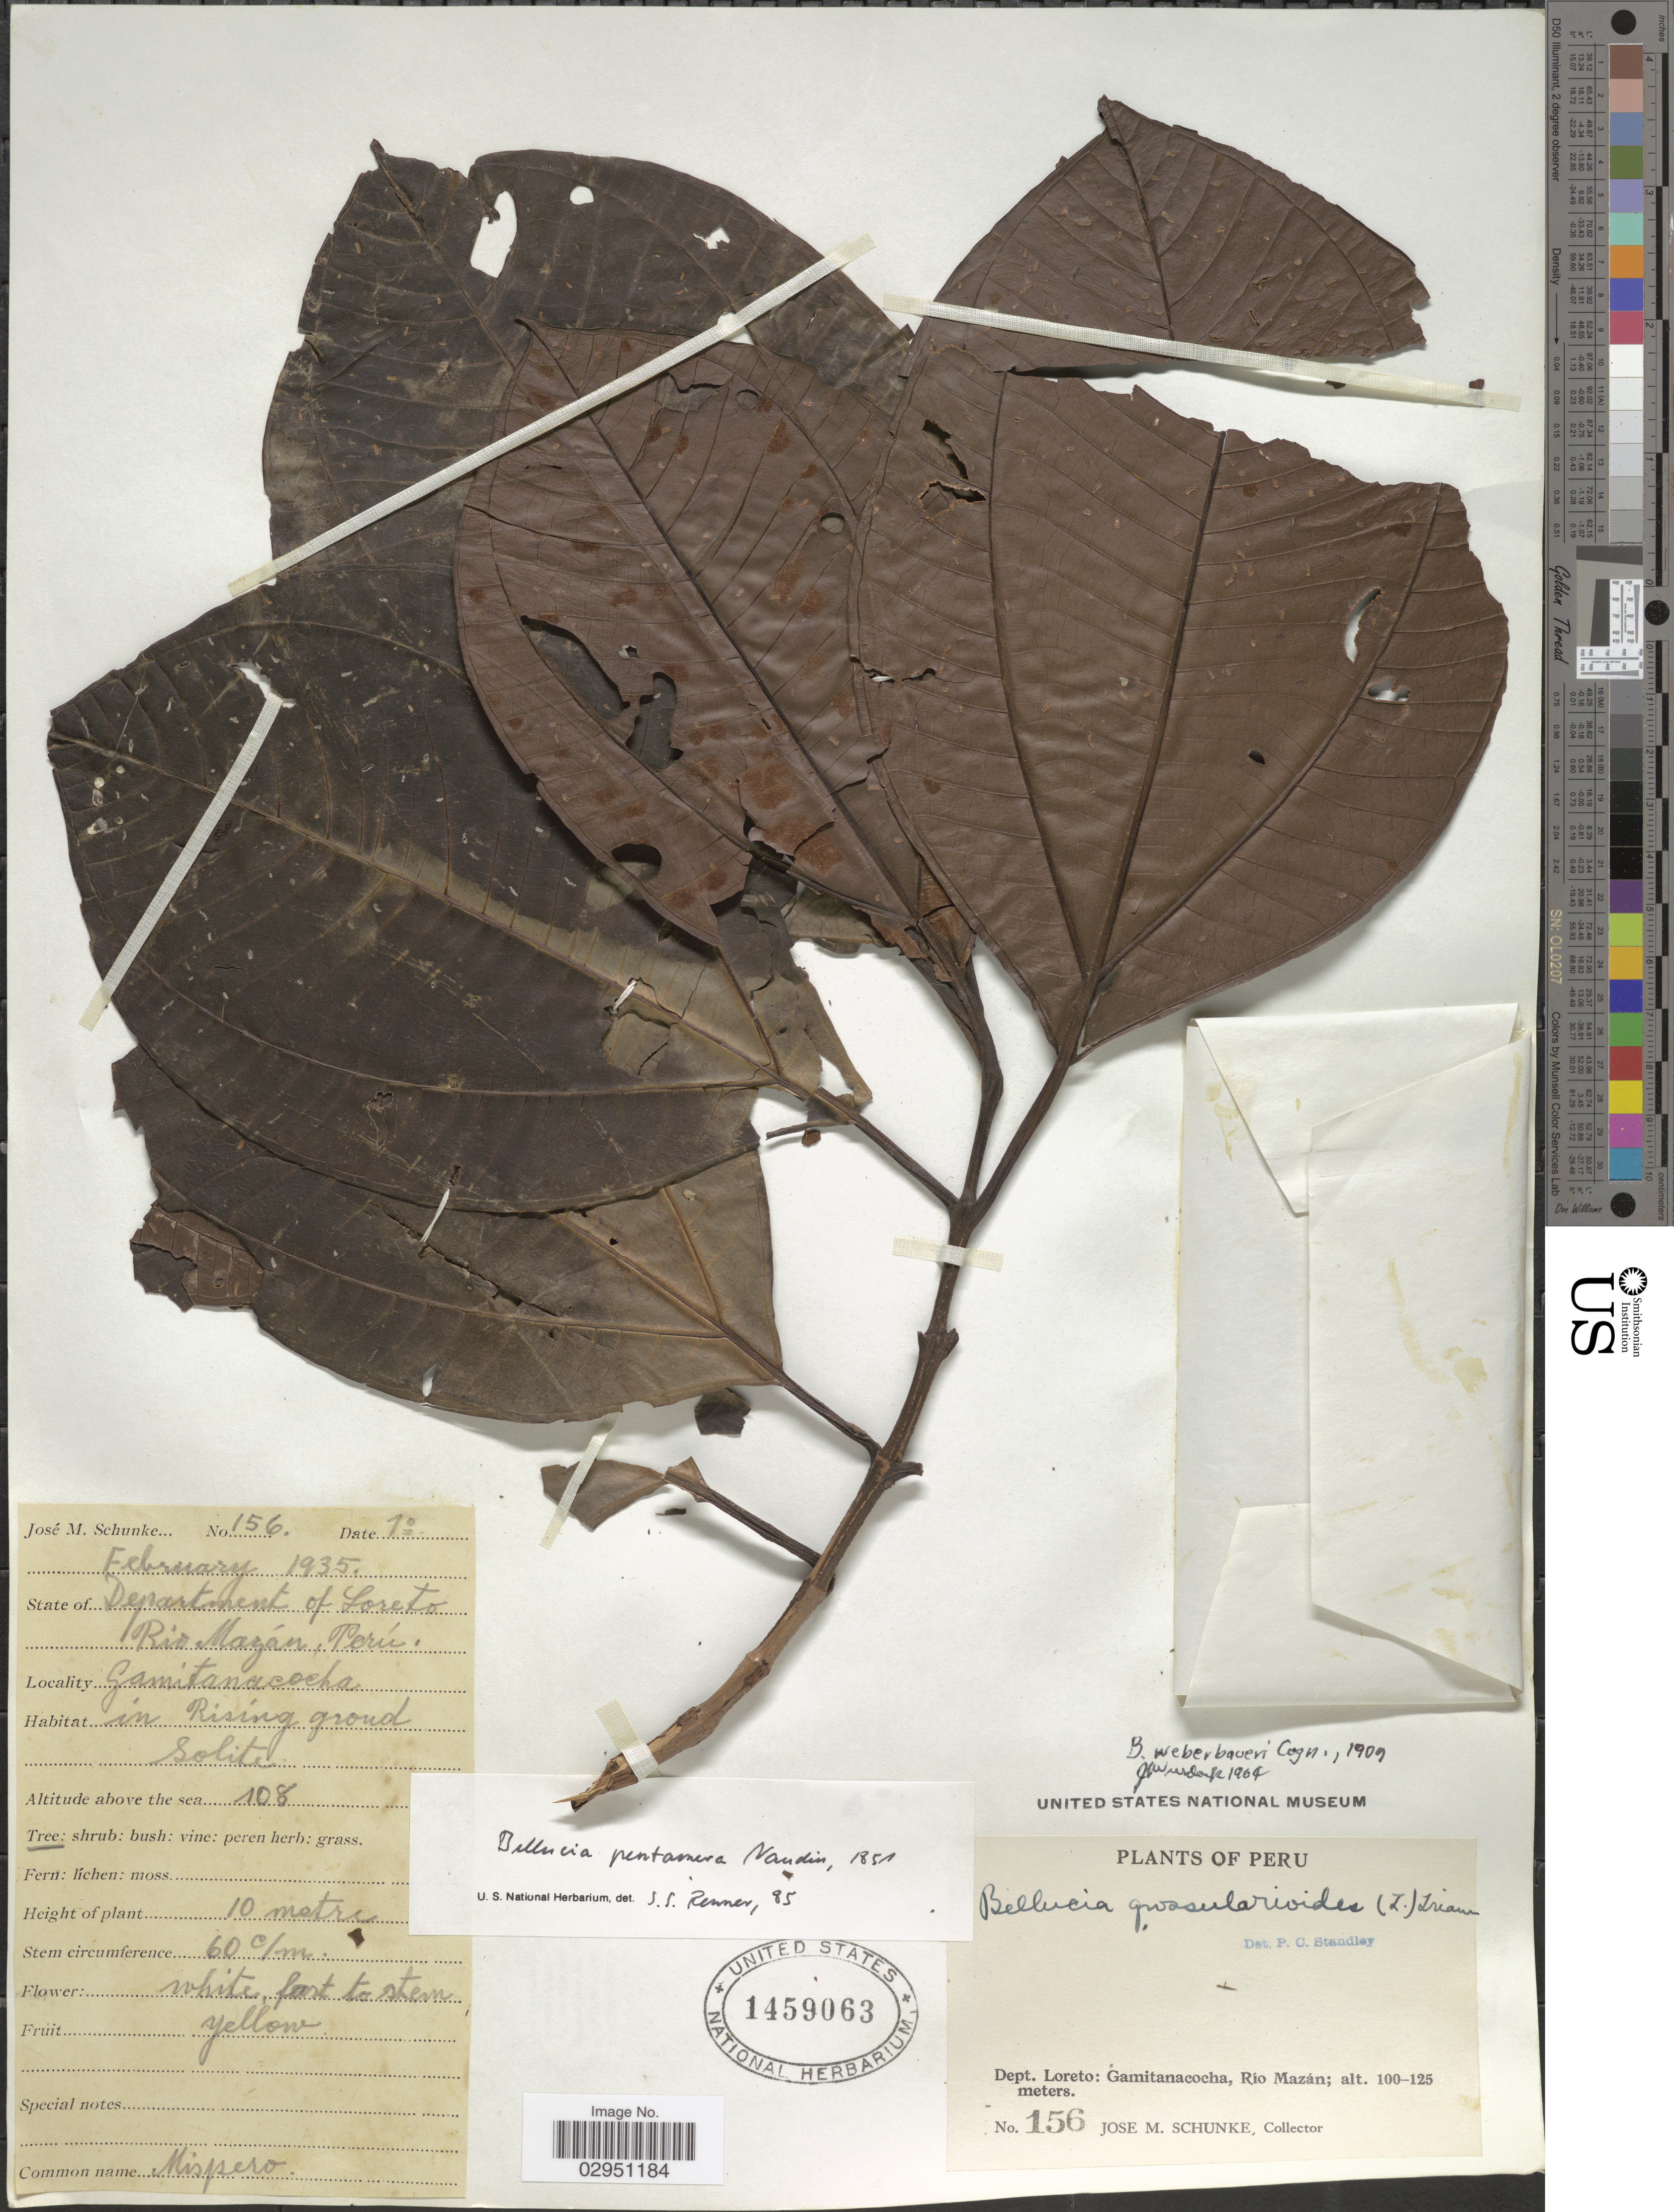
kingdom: Plantae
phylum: Tracheophyta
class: Magnoliopsida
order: Myrtales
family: Melastomataceae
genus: Bellucia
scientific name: Bellucia pentamera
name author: Naudin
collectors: J. M. Schunke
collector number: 156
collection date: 1935-02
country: Peru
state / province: Loreto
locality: Department of Loreto, Río Mazán.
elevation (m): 100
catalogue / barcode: US 1459063